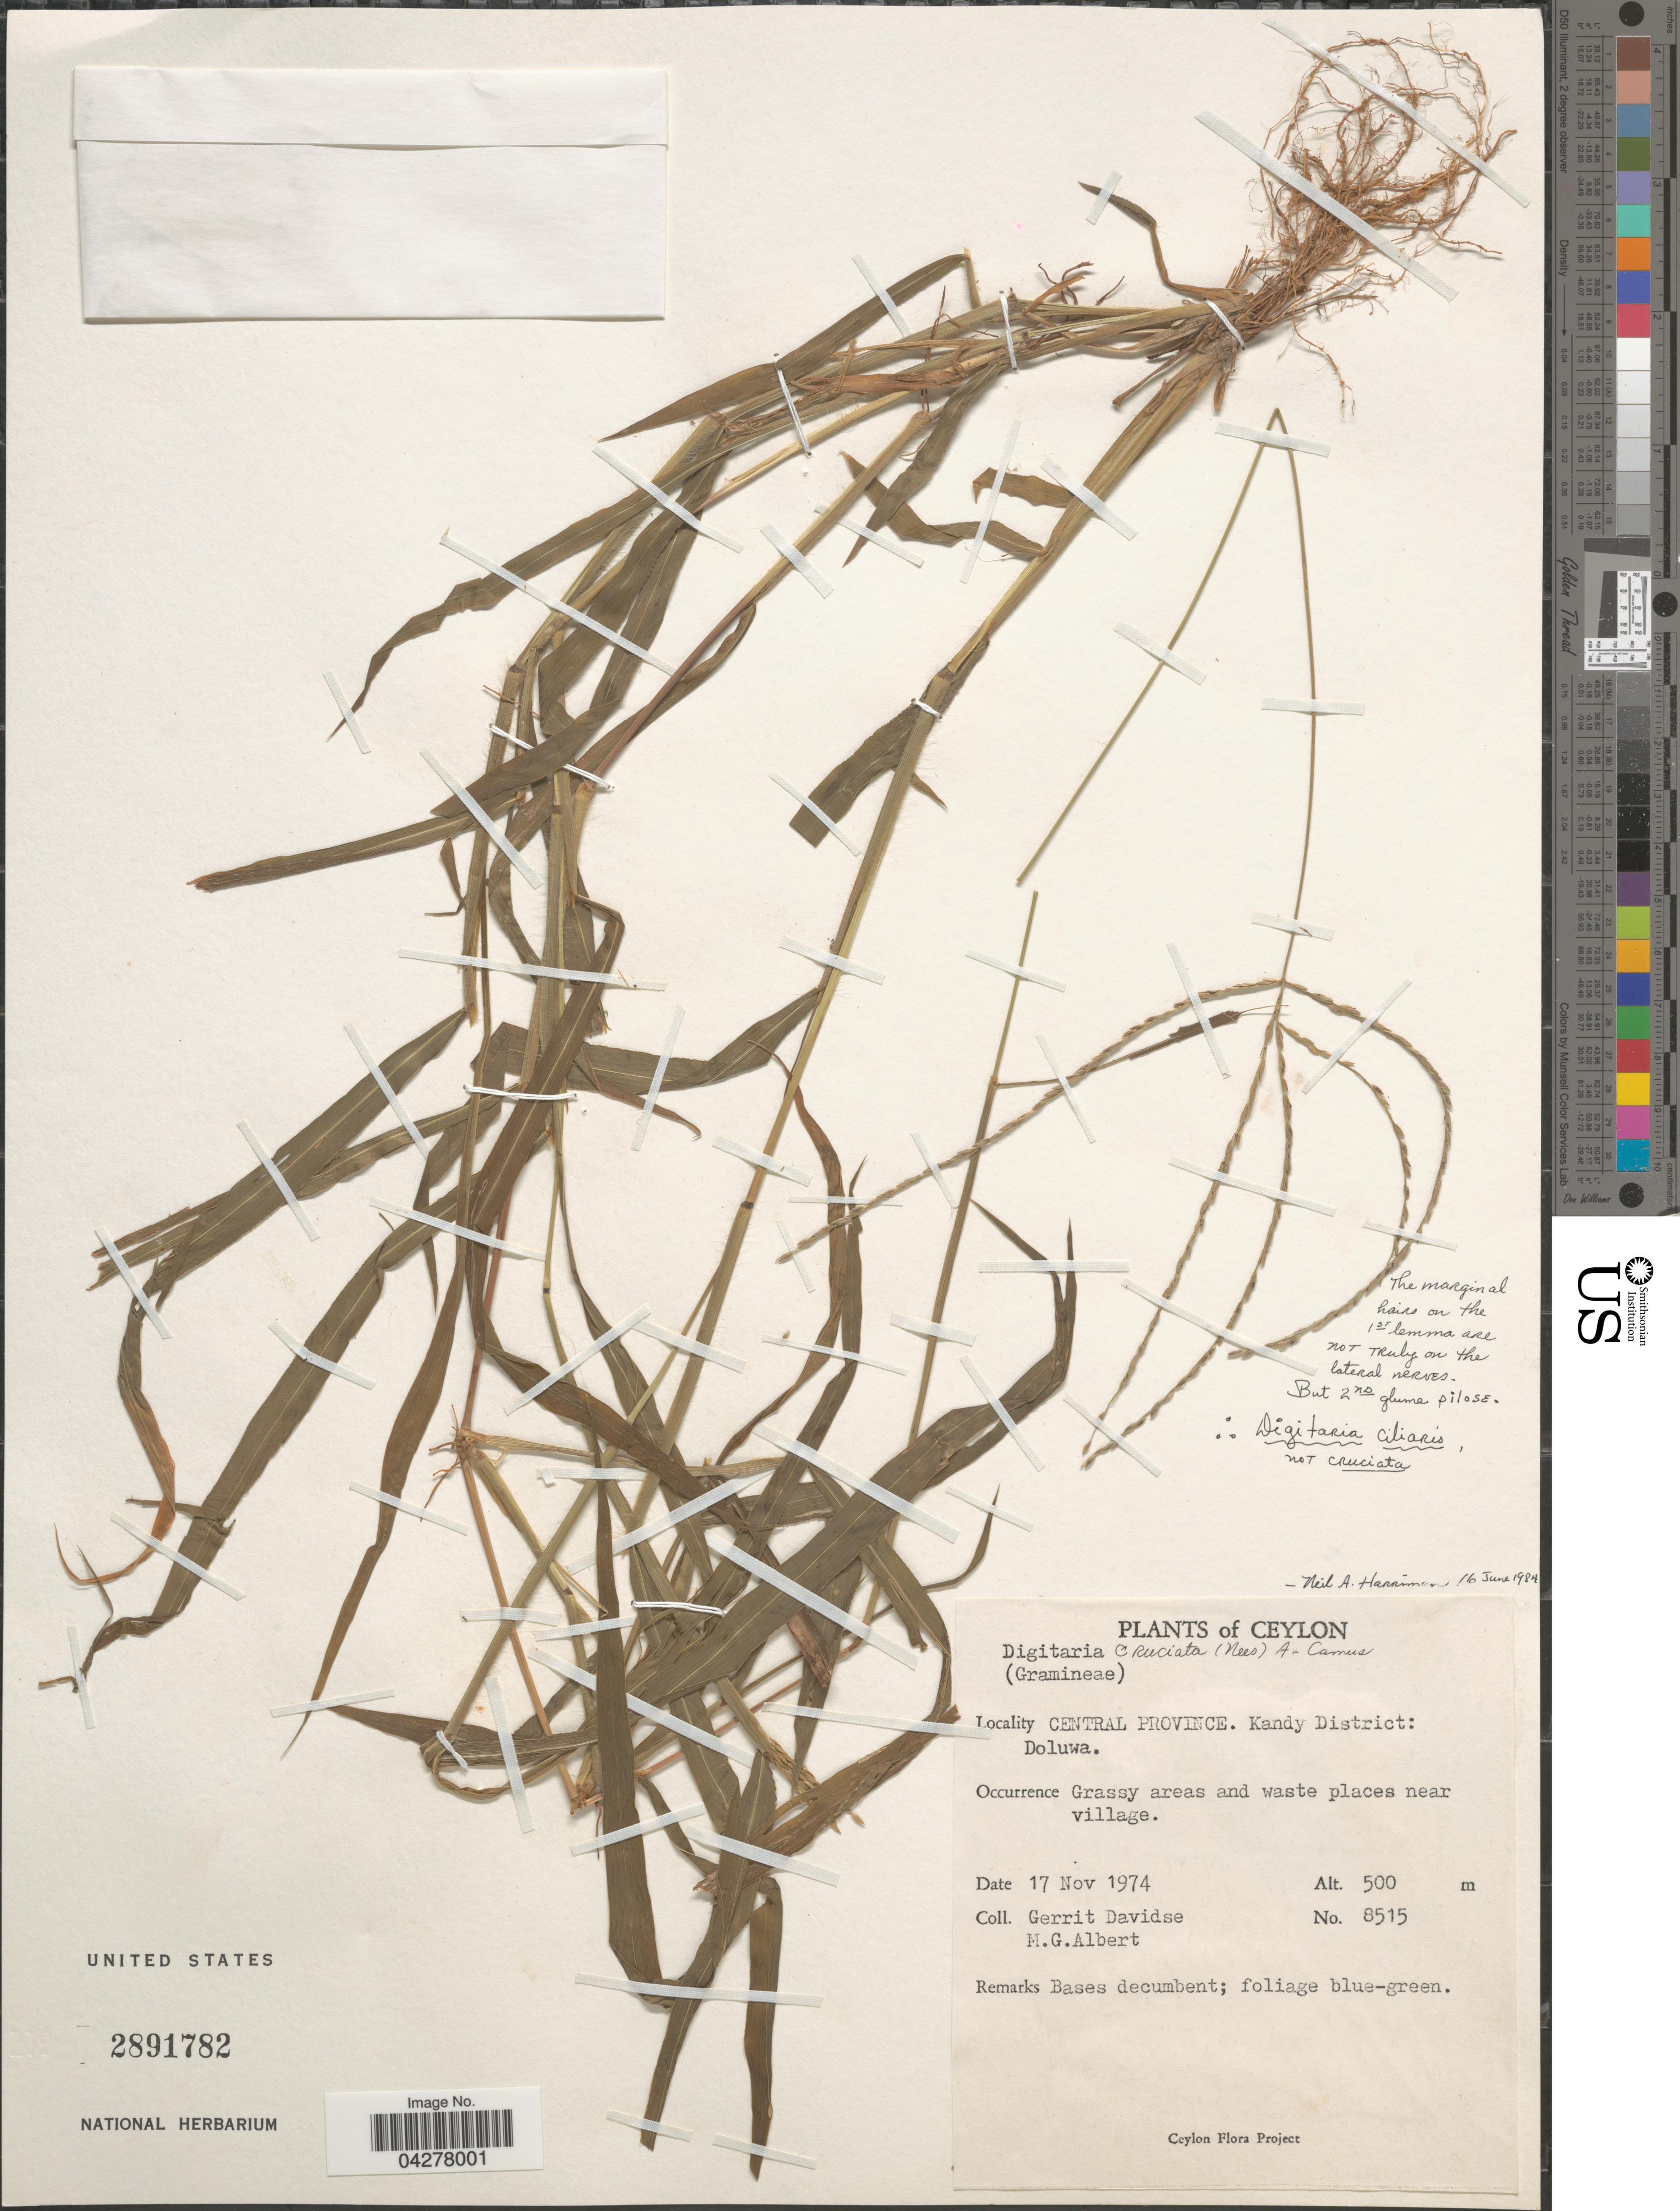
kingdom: Plantae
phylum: Tracheophyta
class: Liliopsida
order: Poales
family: Poaceae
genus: Digitaria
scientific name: Digitaria ciliaris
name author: (Retz.) Koeler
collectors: G. Davidse & M. G. Albert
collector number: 8515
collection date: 1974-11-17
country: Sri Lanka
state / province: Central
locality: Ceylon. Kandy District: Doluwa. Grassy area and waste places near village.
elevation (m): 500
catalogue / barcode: US 2891782